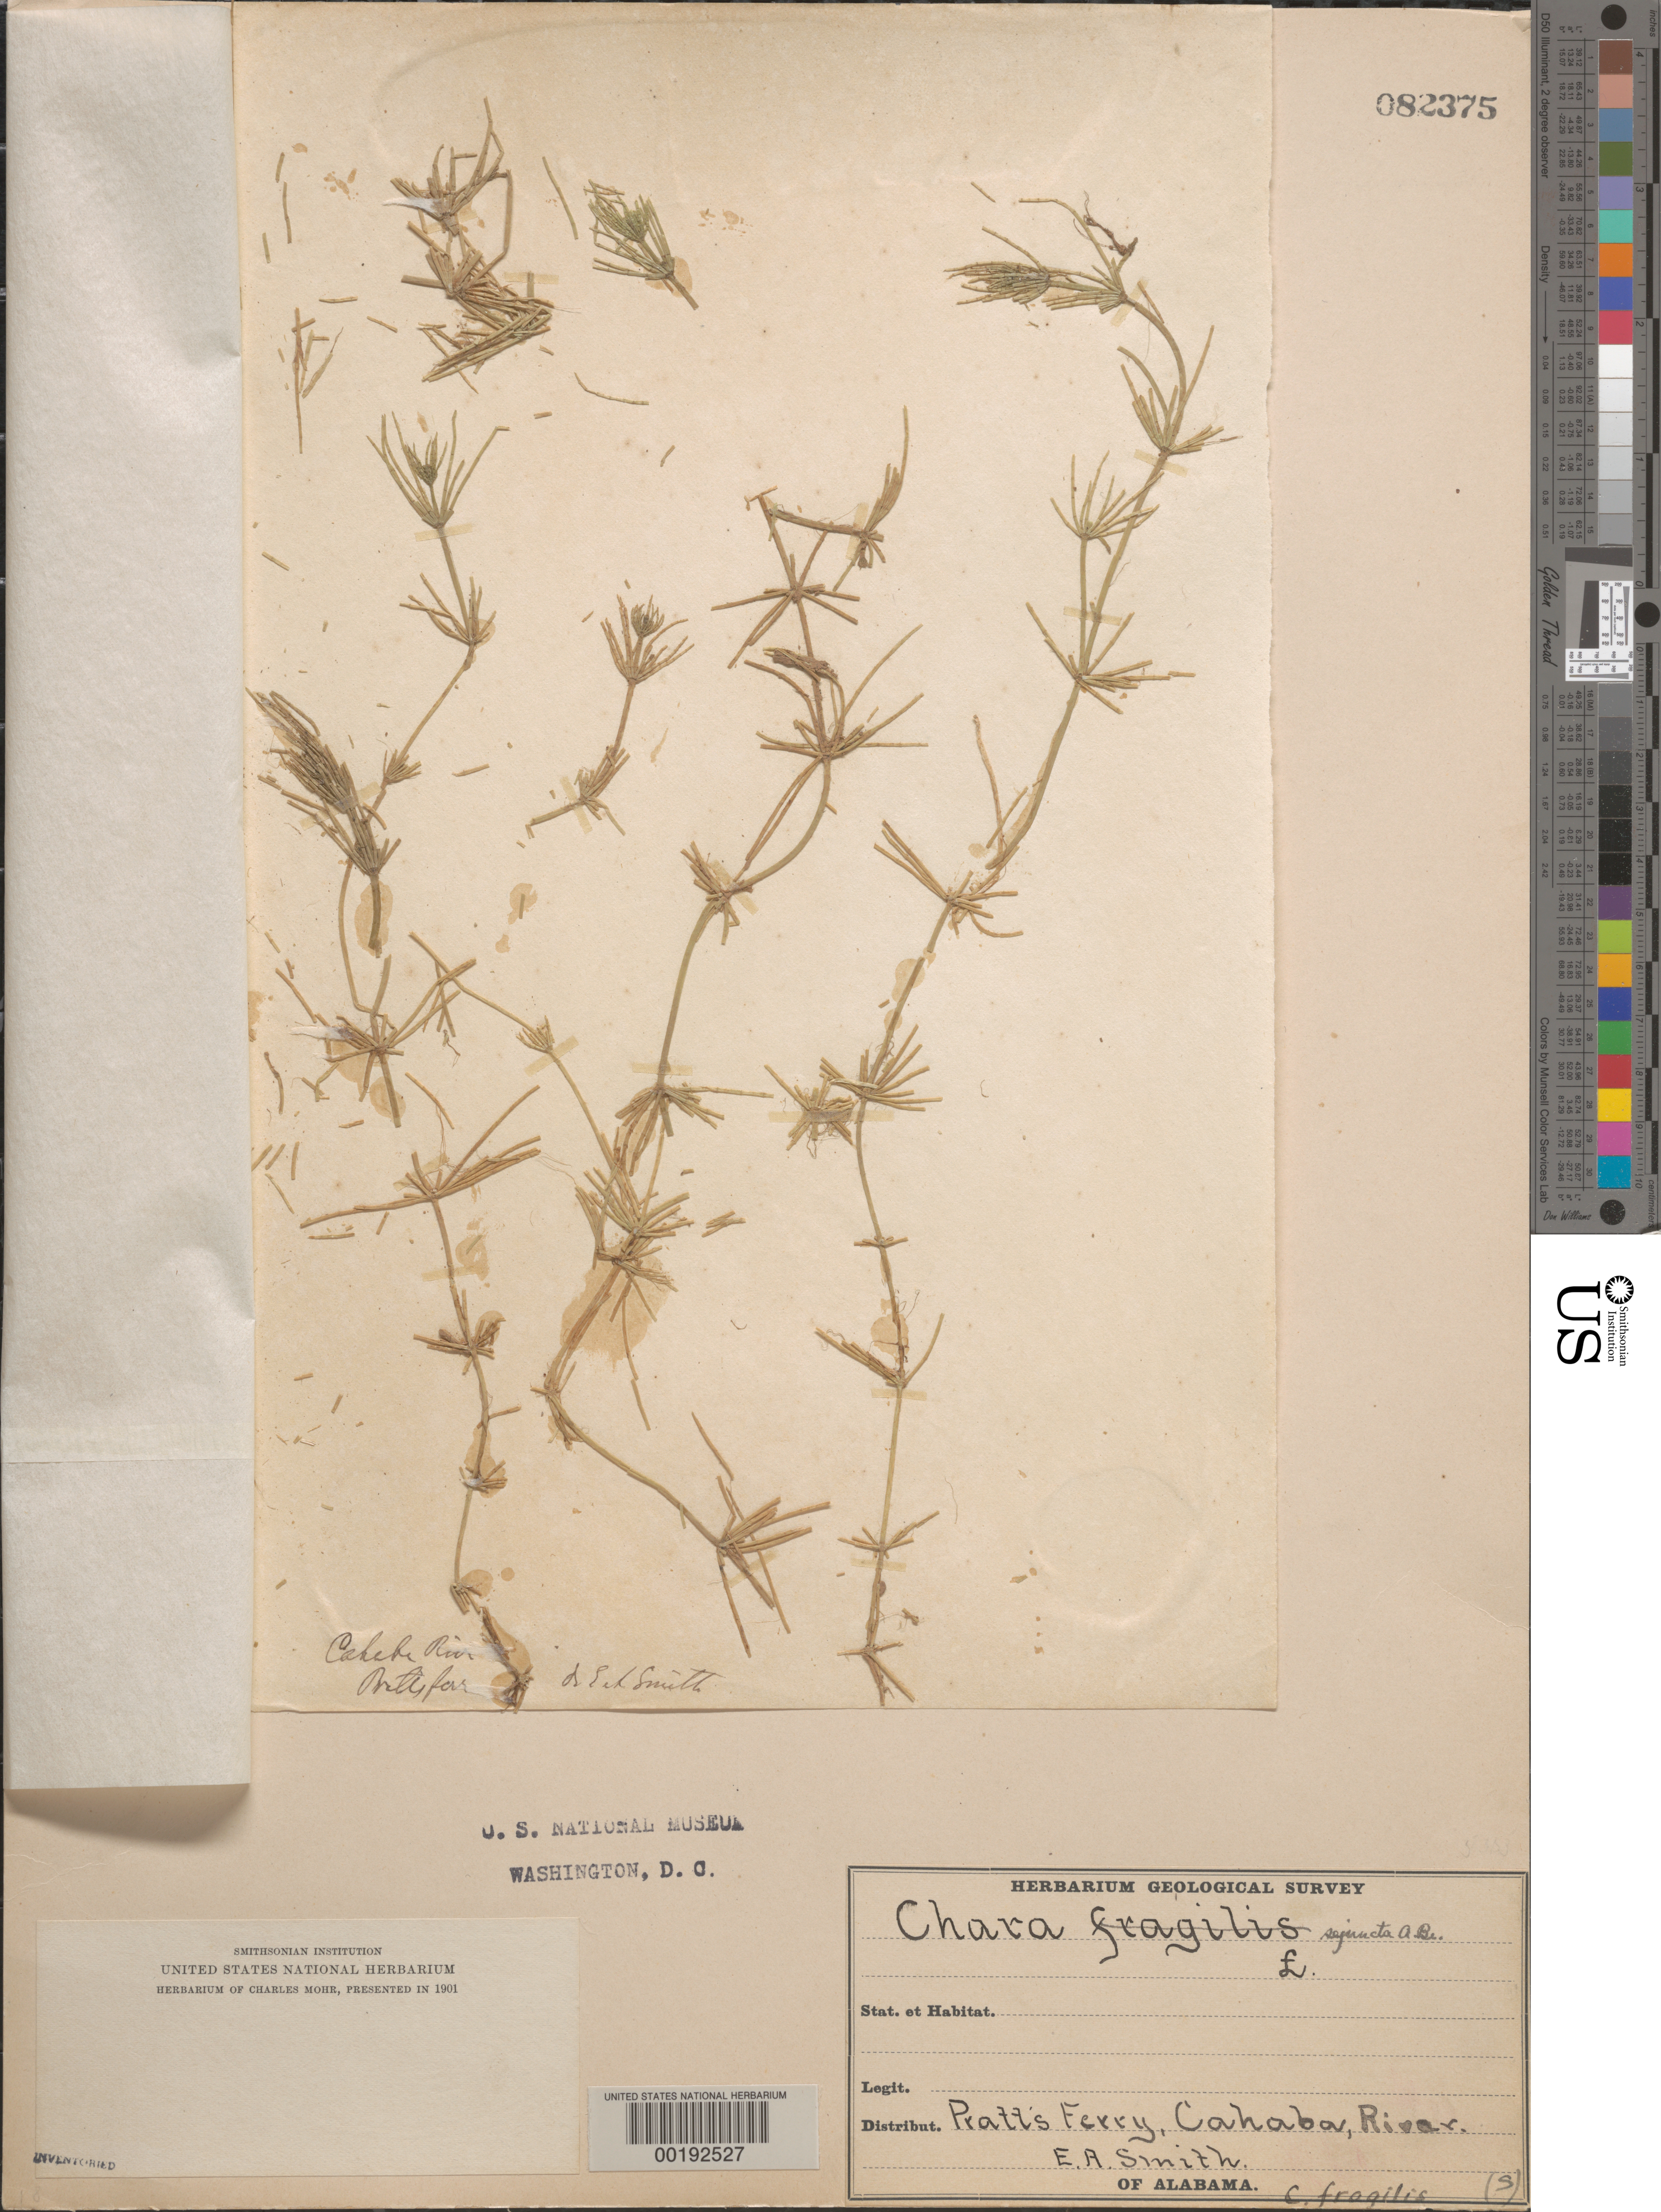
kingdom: Plantae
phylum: Charophyta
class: Charophyceae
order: Charales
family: Characeae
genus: Chara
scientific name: Chara drouetii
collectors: E. A. Smith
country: United States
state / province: Alabama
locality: Cahaba River, Pratts Ferry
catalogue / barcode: US 82375